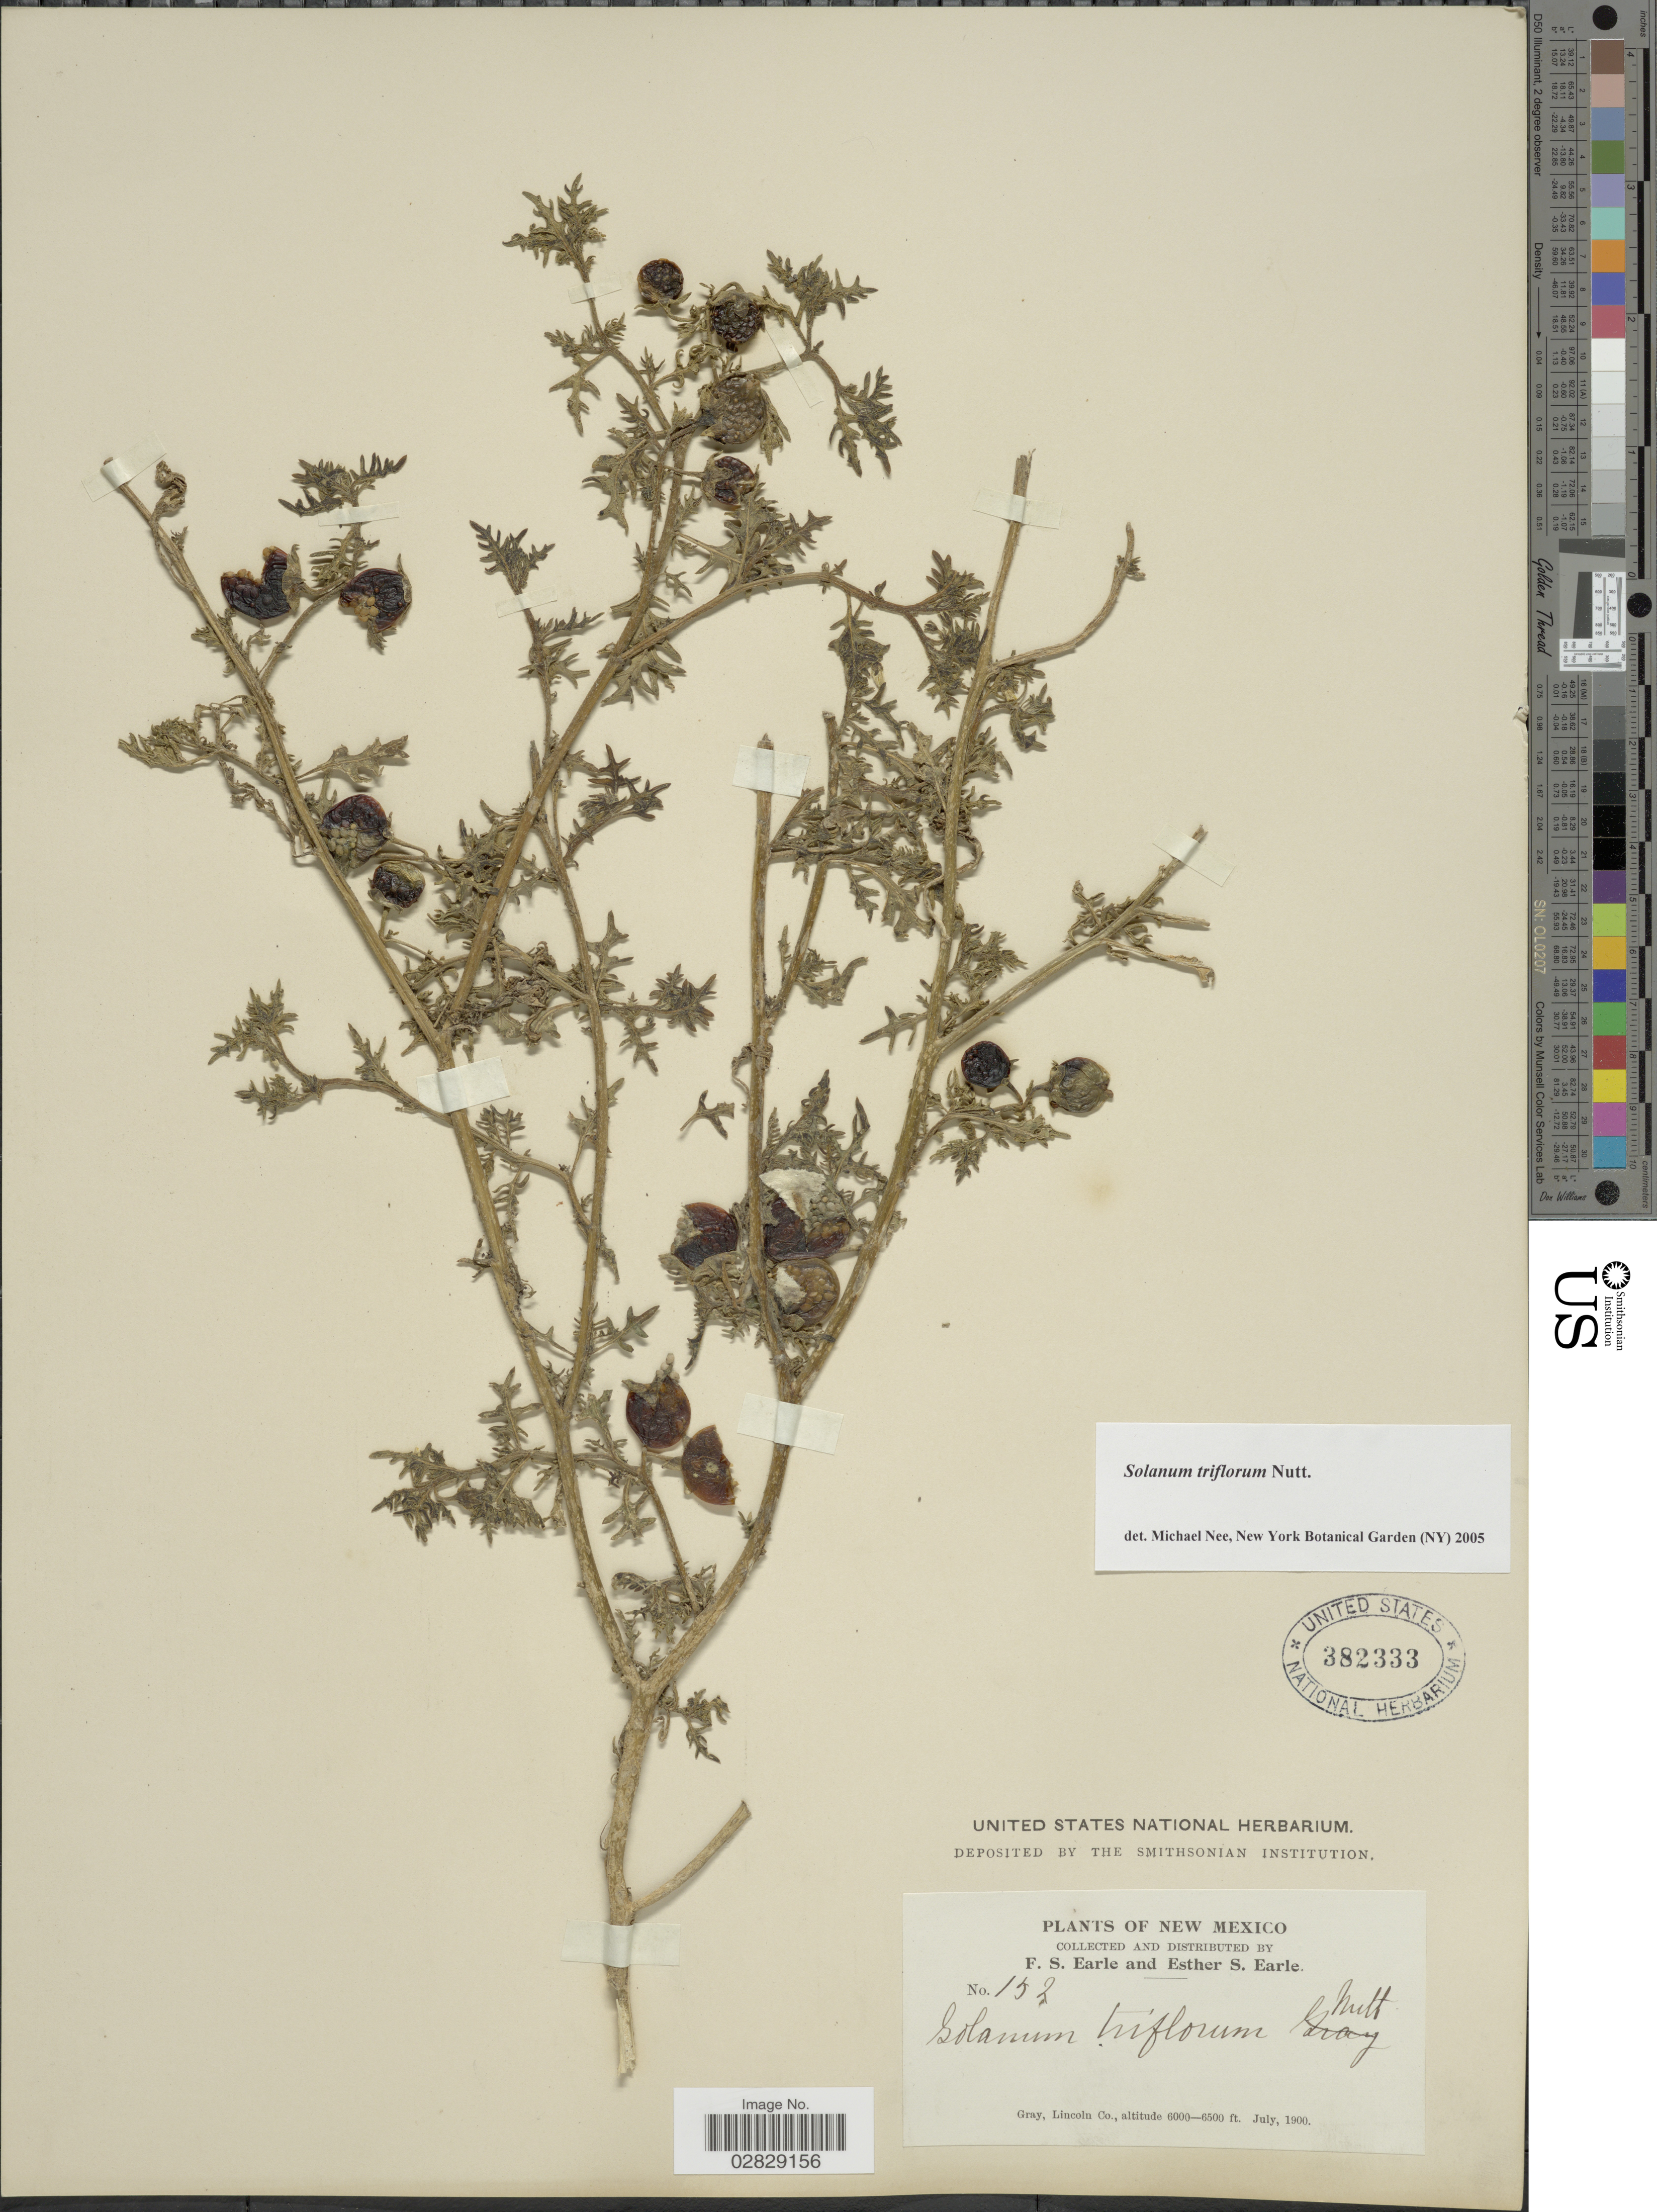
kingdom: Plantae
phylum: Tracheophyta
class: Magnoliopsida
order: Solanales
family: Solanaceae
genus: Solanum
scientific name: Solanum triflorum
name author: Nutt.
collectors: F. S. Earle & E. S. Earle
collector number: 152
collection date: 1900-07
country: United States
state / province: New Mexico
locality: Gray, Lincoln Co.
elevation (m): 1829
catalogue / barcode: US 382333